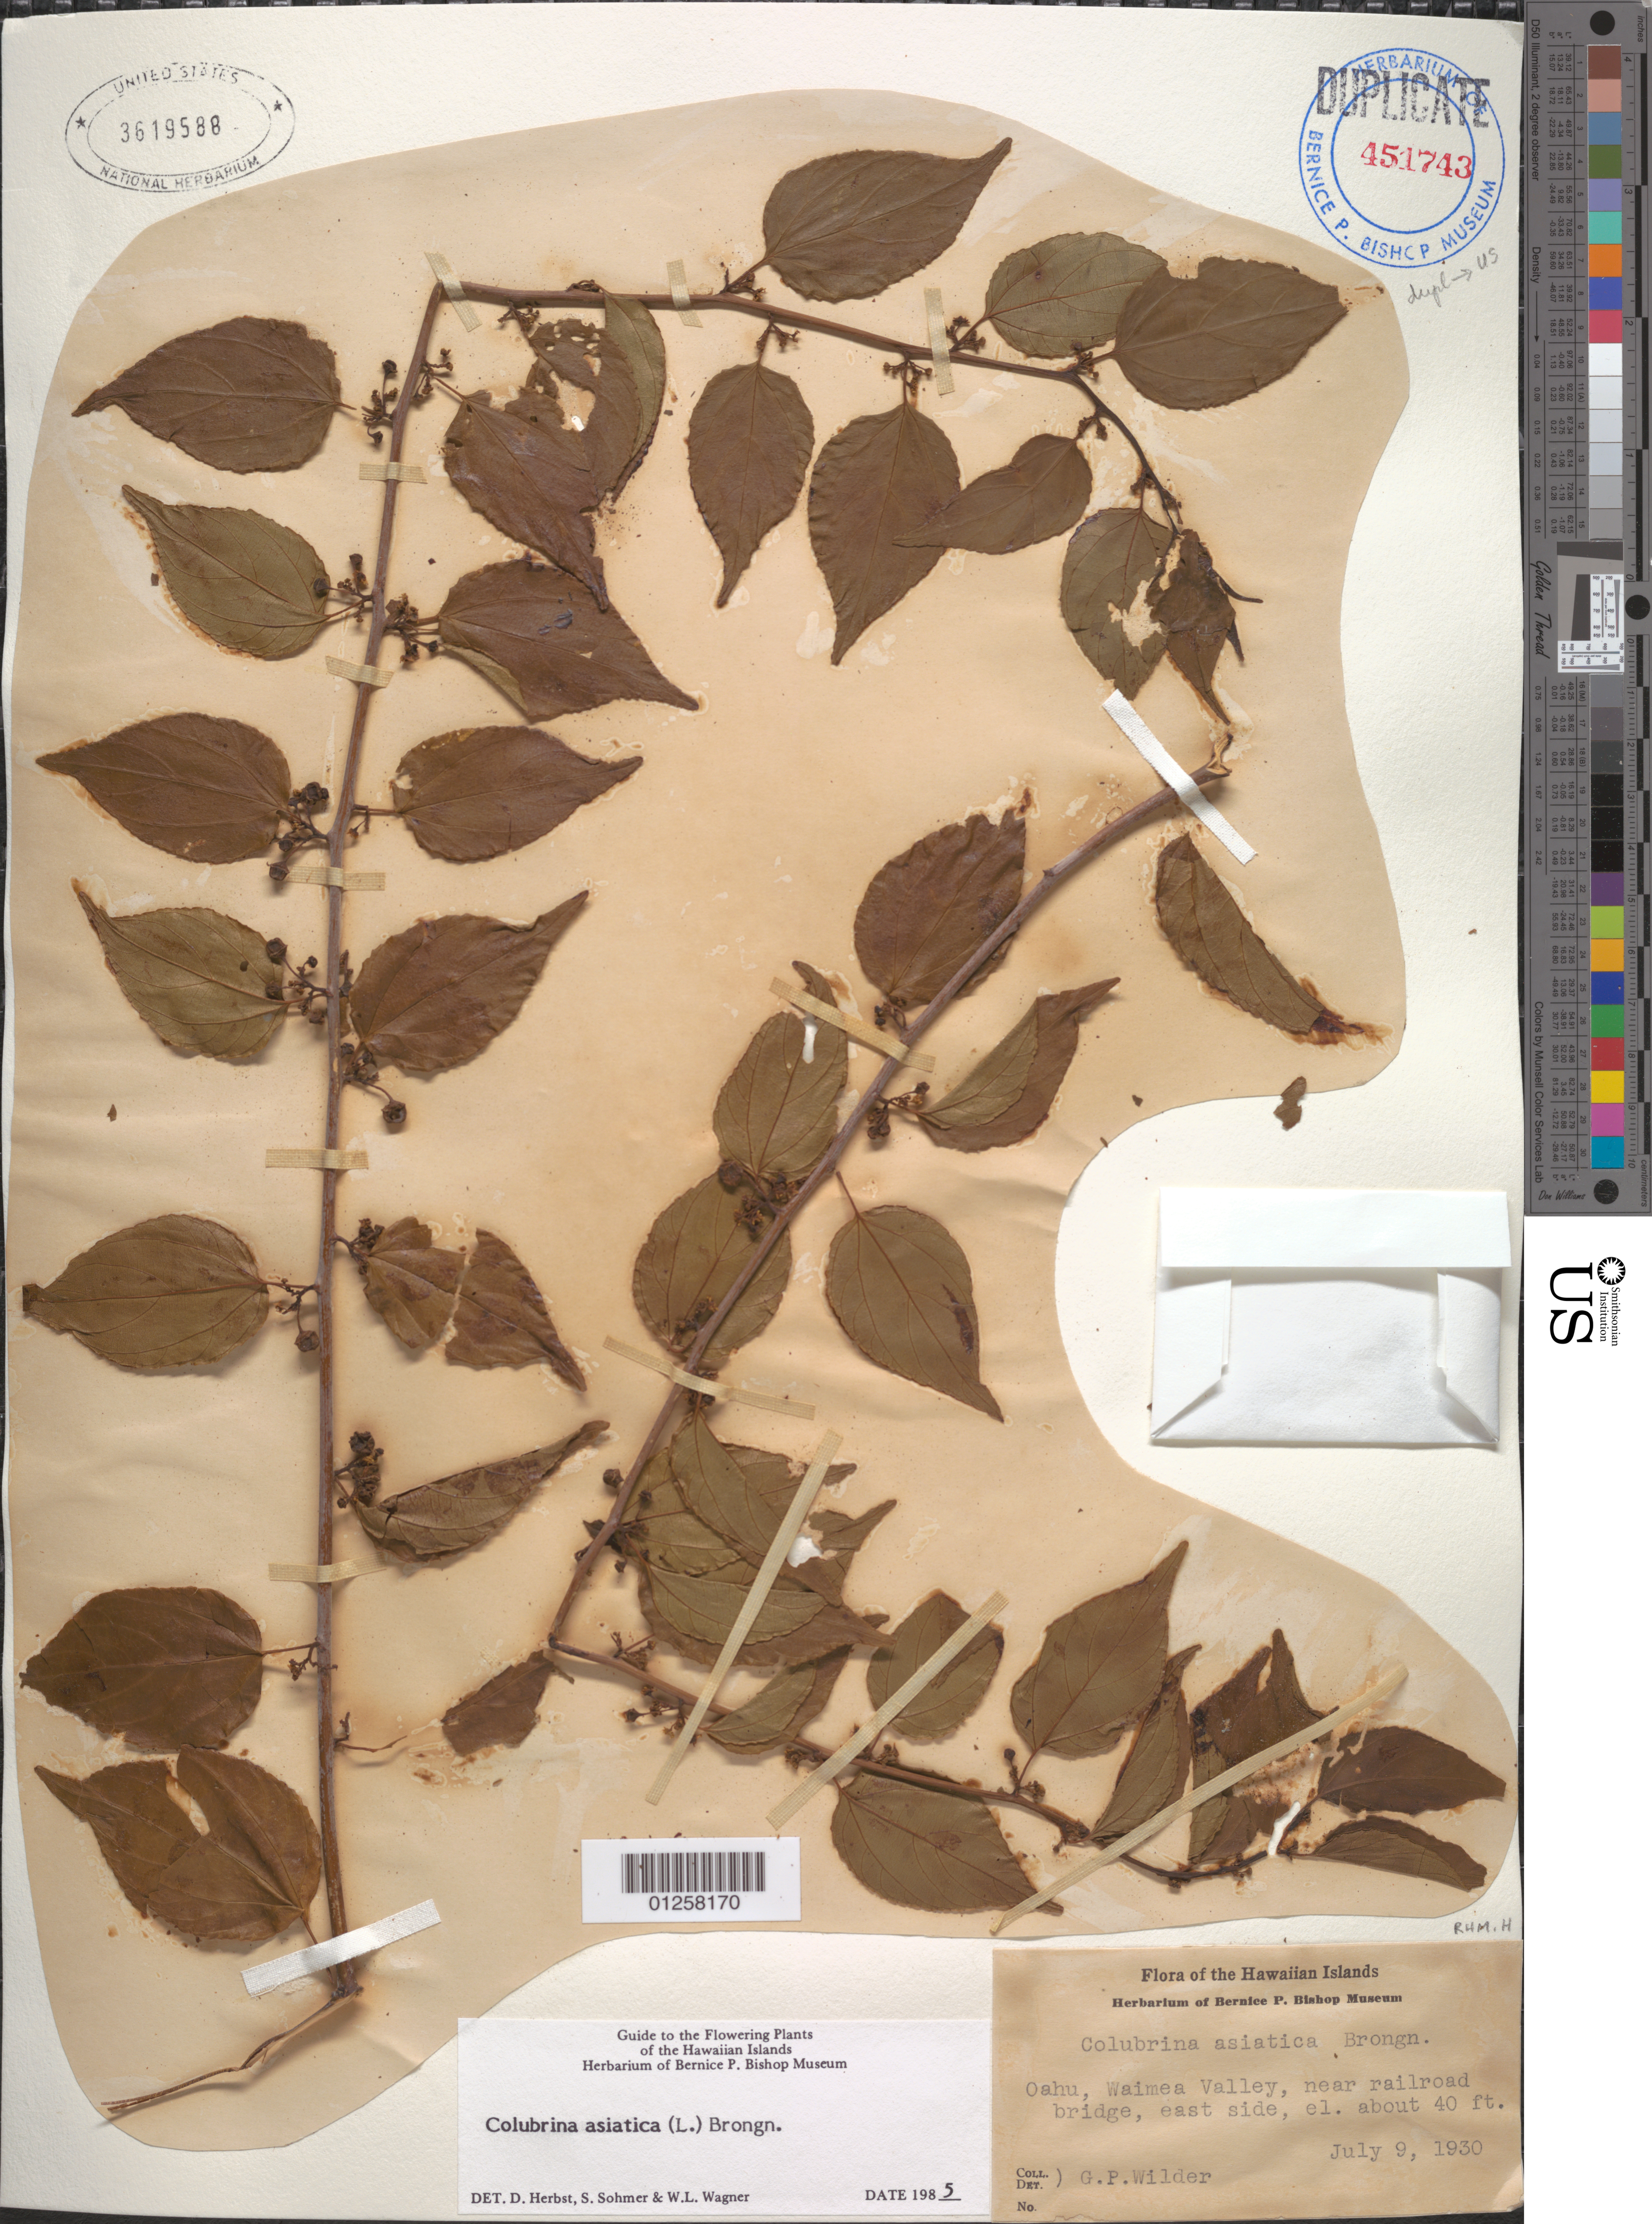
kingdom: Plantae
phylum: Tracheophyta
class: Magnoliopsida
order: Rosales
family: Rhamnaceae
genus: Colubrina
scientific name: Colubrina asiatica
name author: (L.) Brongn.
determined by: Herbst, D. R.; Sohmer, S. H.; Wagner, W. L.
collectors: G. Wilder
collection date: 1930-07-09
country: United States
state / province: Hawaii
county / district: Honolulu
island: Oahu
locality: Waimea Valley.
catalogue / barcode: US 3619588